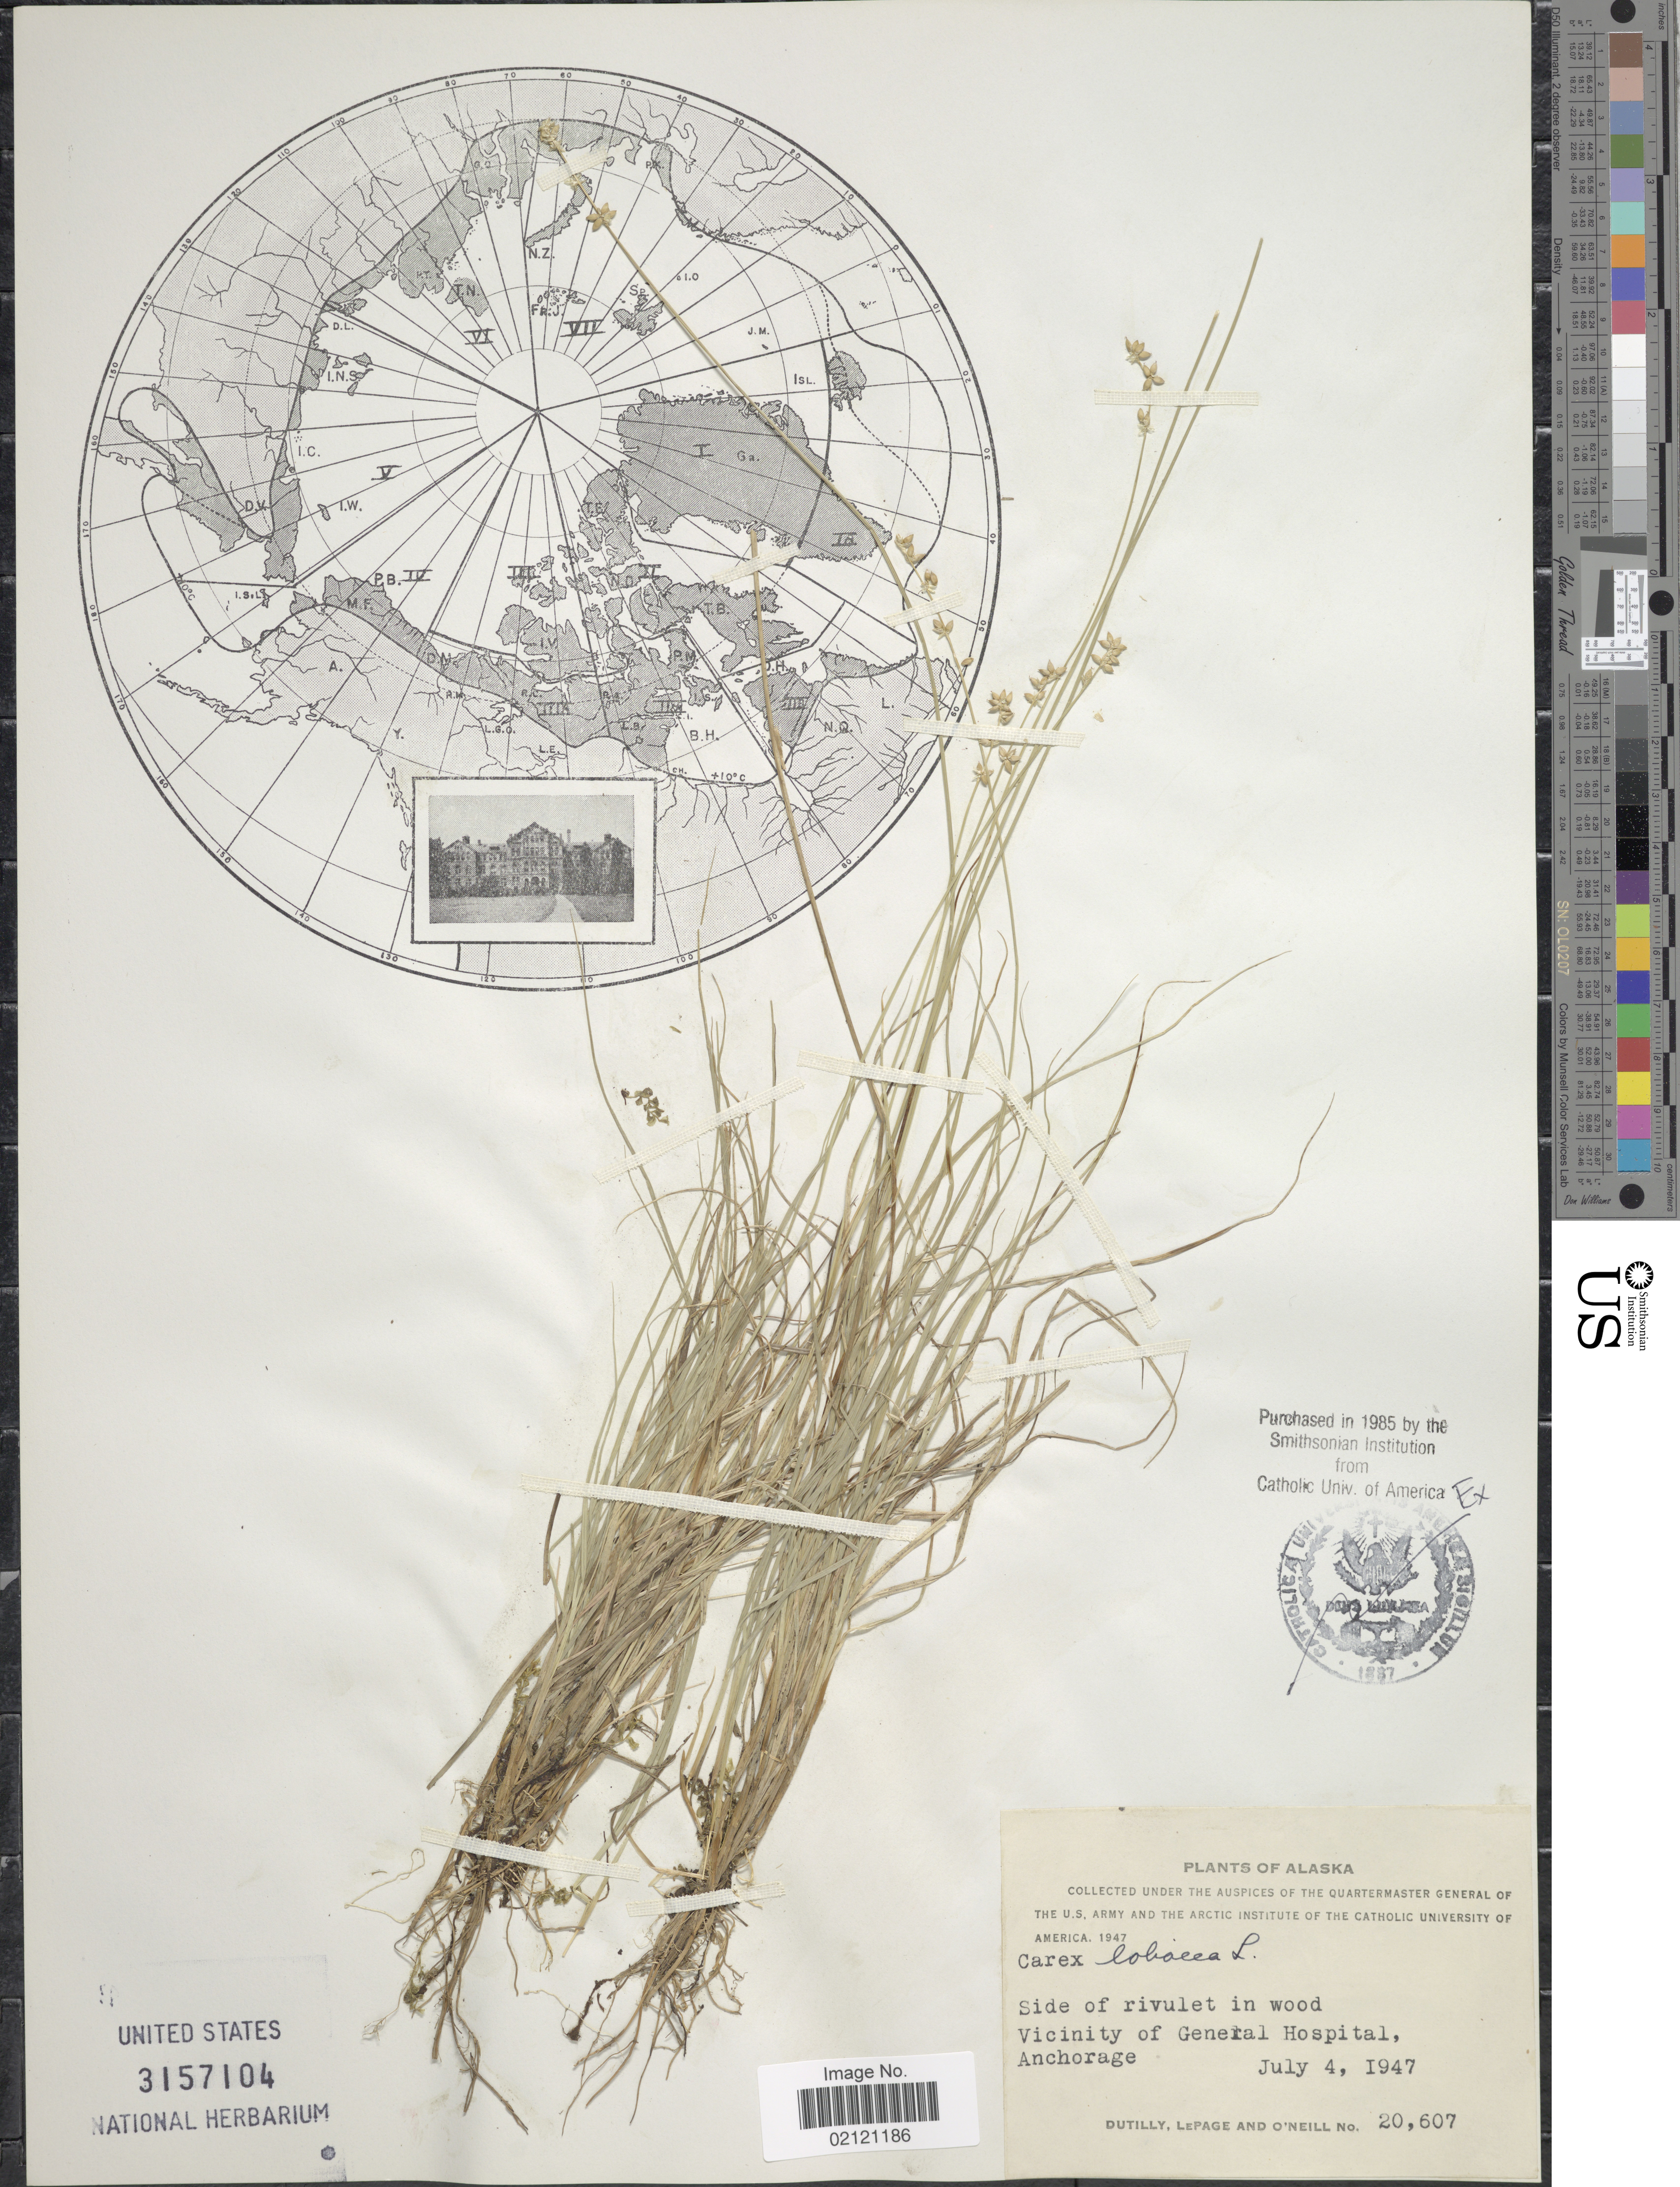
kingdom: Plantae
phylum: Tracheophyta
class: Liliopsida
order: Poales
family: Cyperaceae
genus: Carex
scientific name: Carex loliacea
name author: L.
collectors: -. Dutilly, -. LePage & -. O'Neill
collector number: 20607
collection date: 1947-07-04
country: United States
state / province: Alaska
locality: Side of rivulet in wood, Vicinity of General Hospital, Anchorage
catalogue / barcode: US 3157104